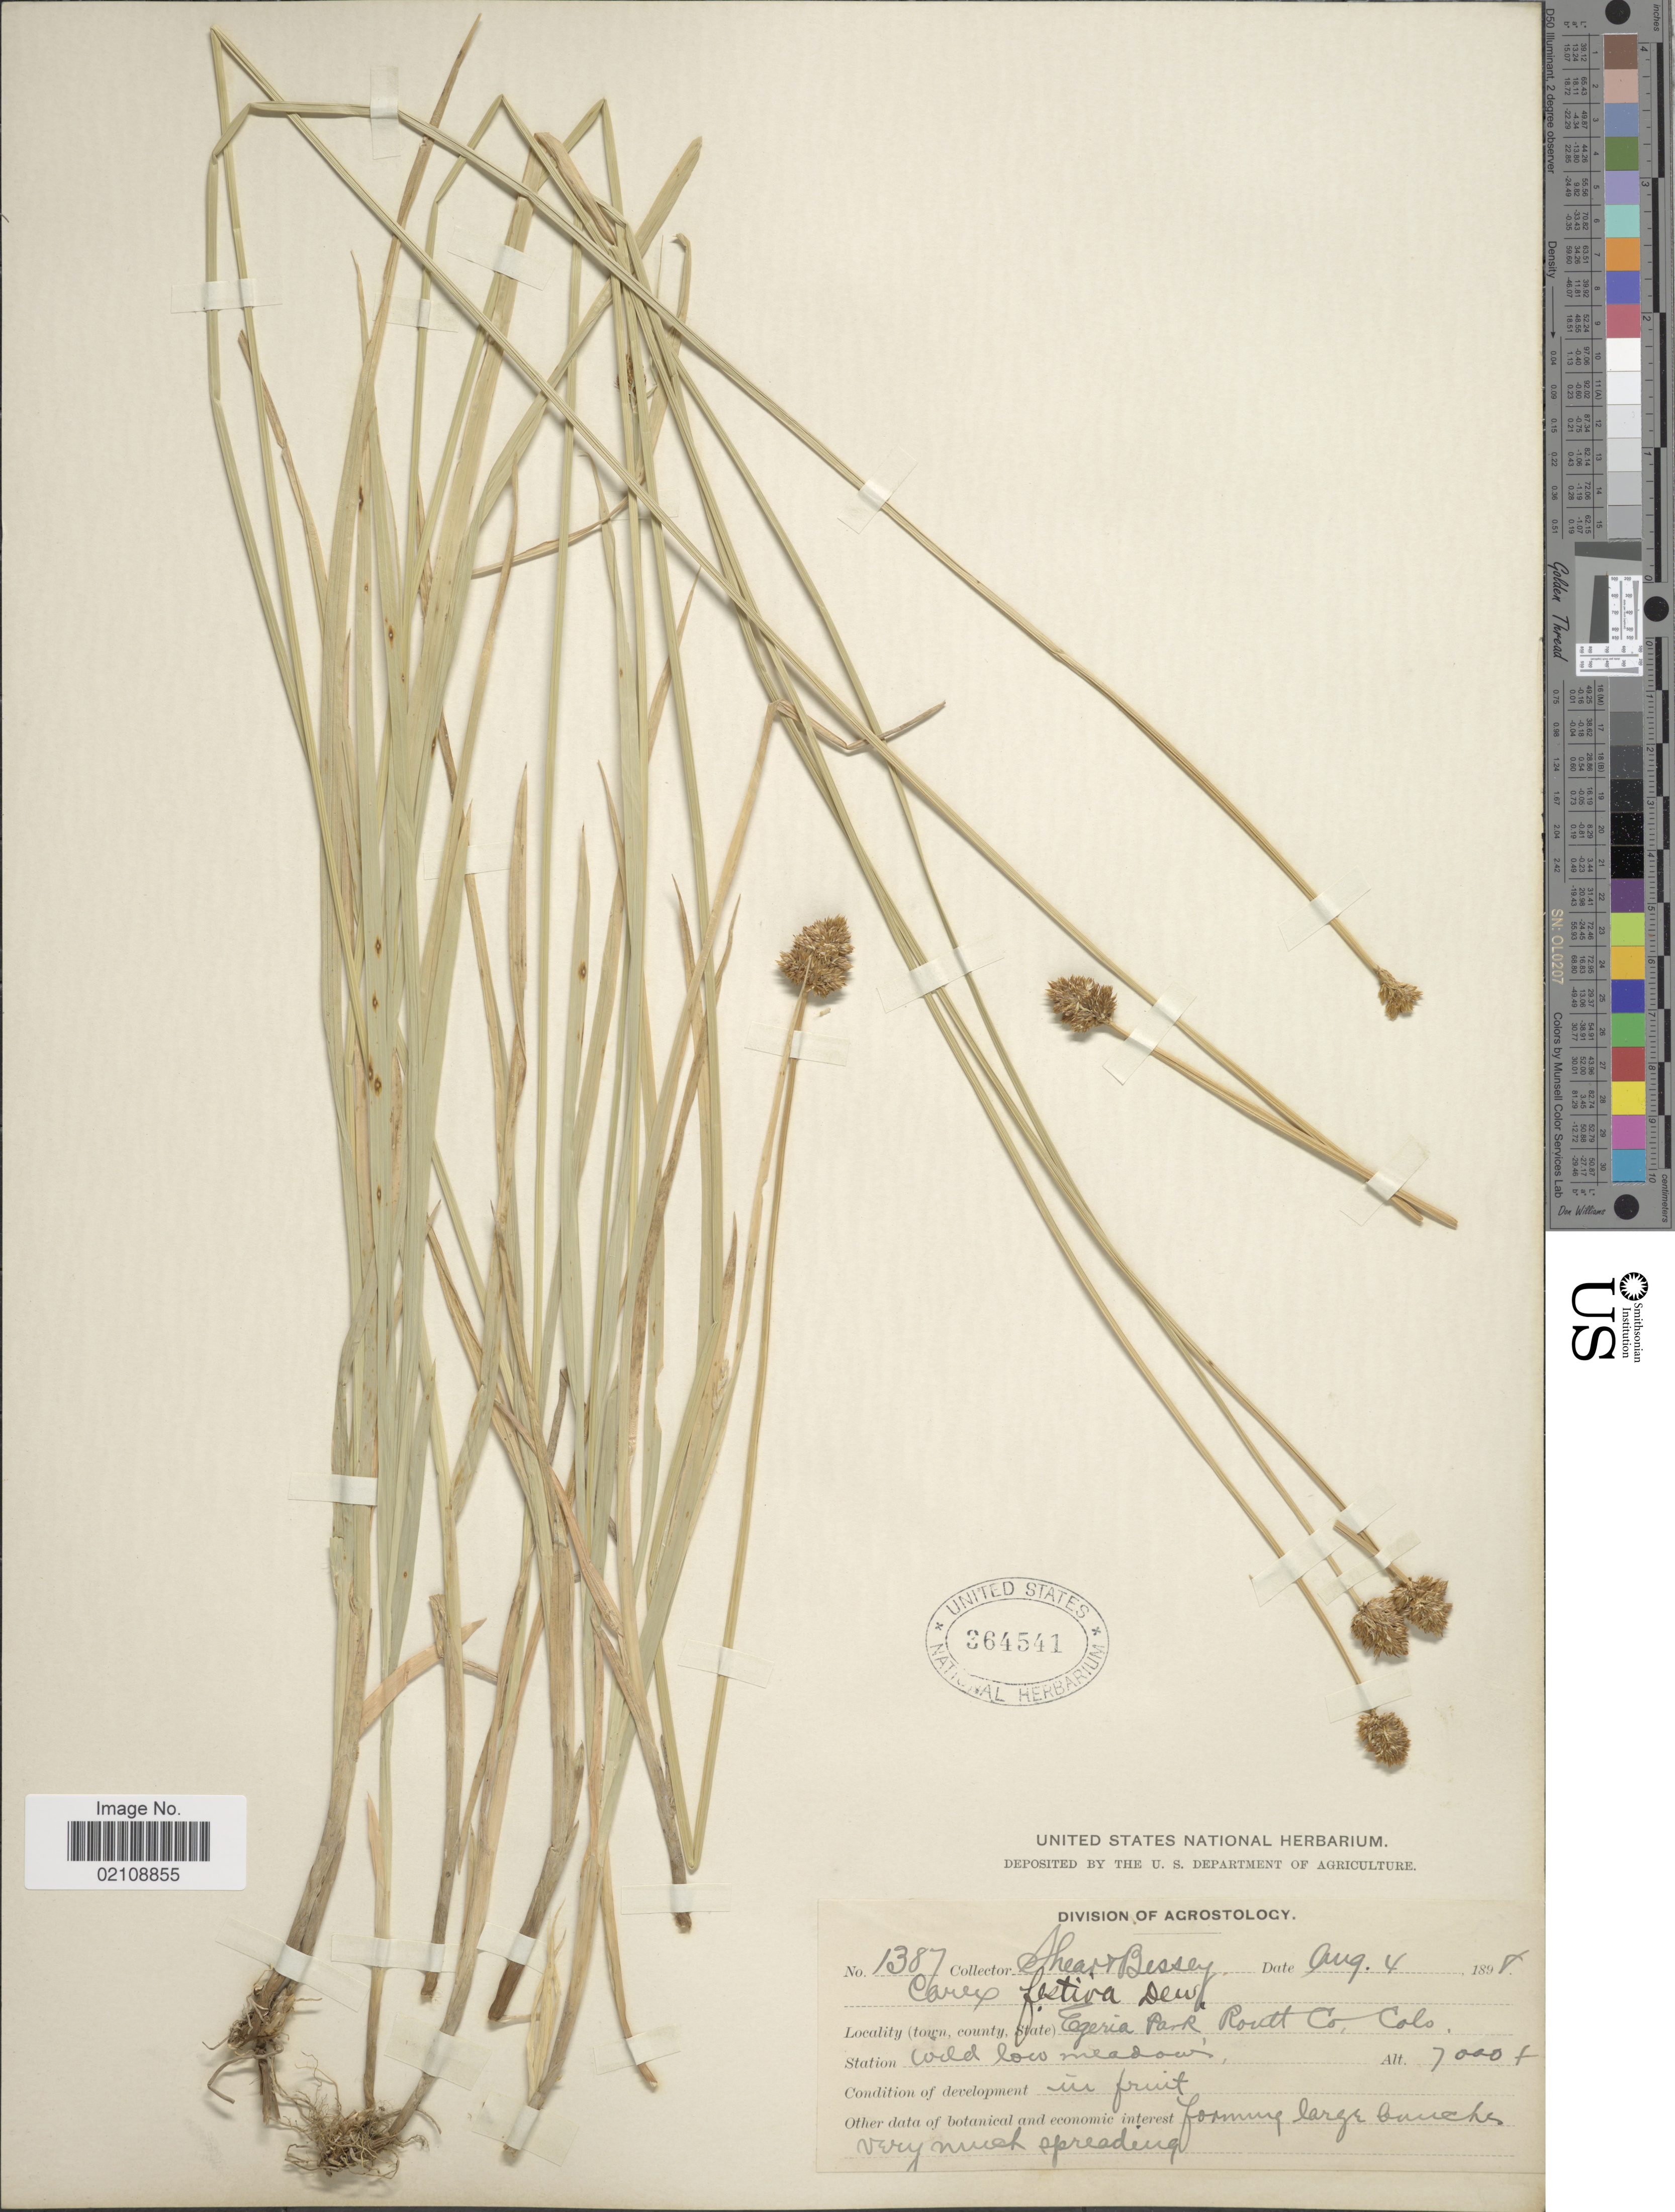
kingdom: Plantae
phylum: Tracheophyta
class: Liliopsida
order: Poales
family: Cyperaceae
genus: Carex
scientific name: Carex microptera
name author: Mack.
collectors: -- Shear & -. Bessey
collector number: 1387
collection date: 1818-08-04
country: United States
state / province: Colorado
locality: Egeria Park, Routt Co.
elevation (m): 2134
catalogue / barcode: US 364541